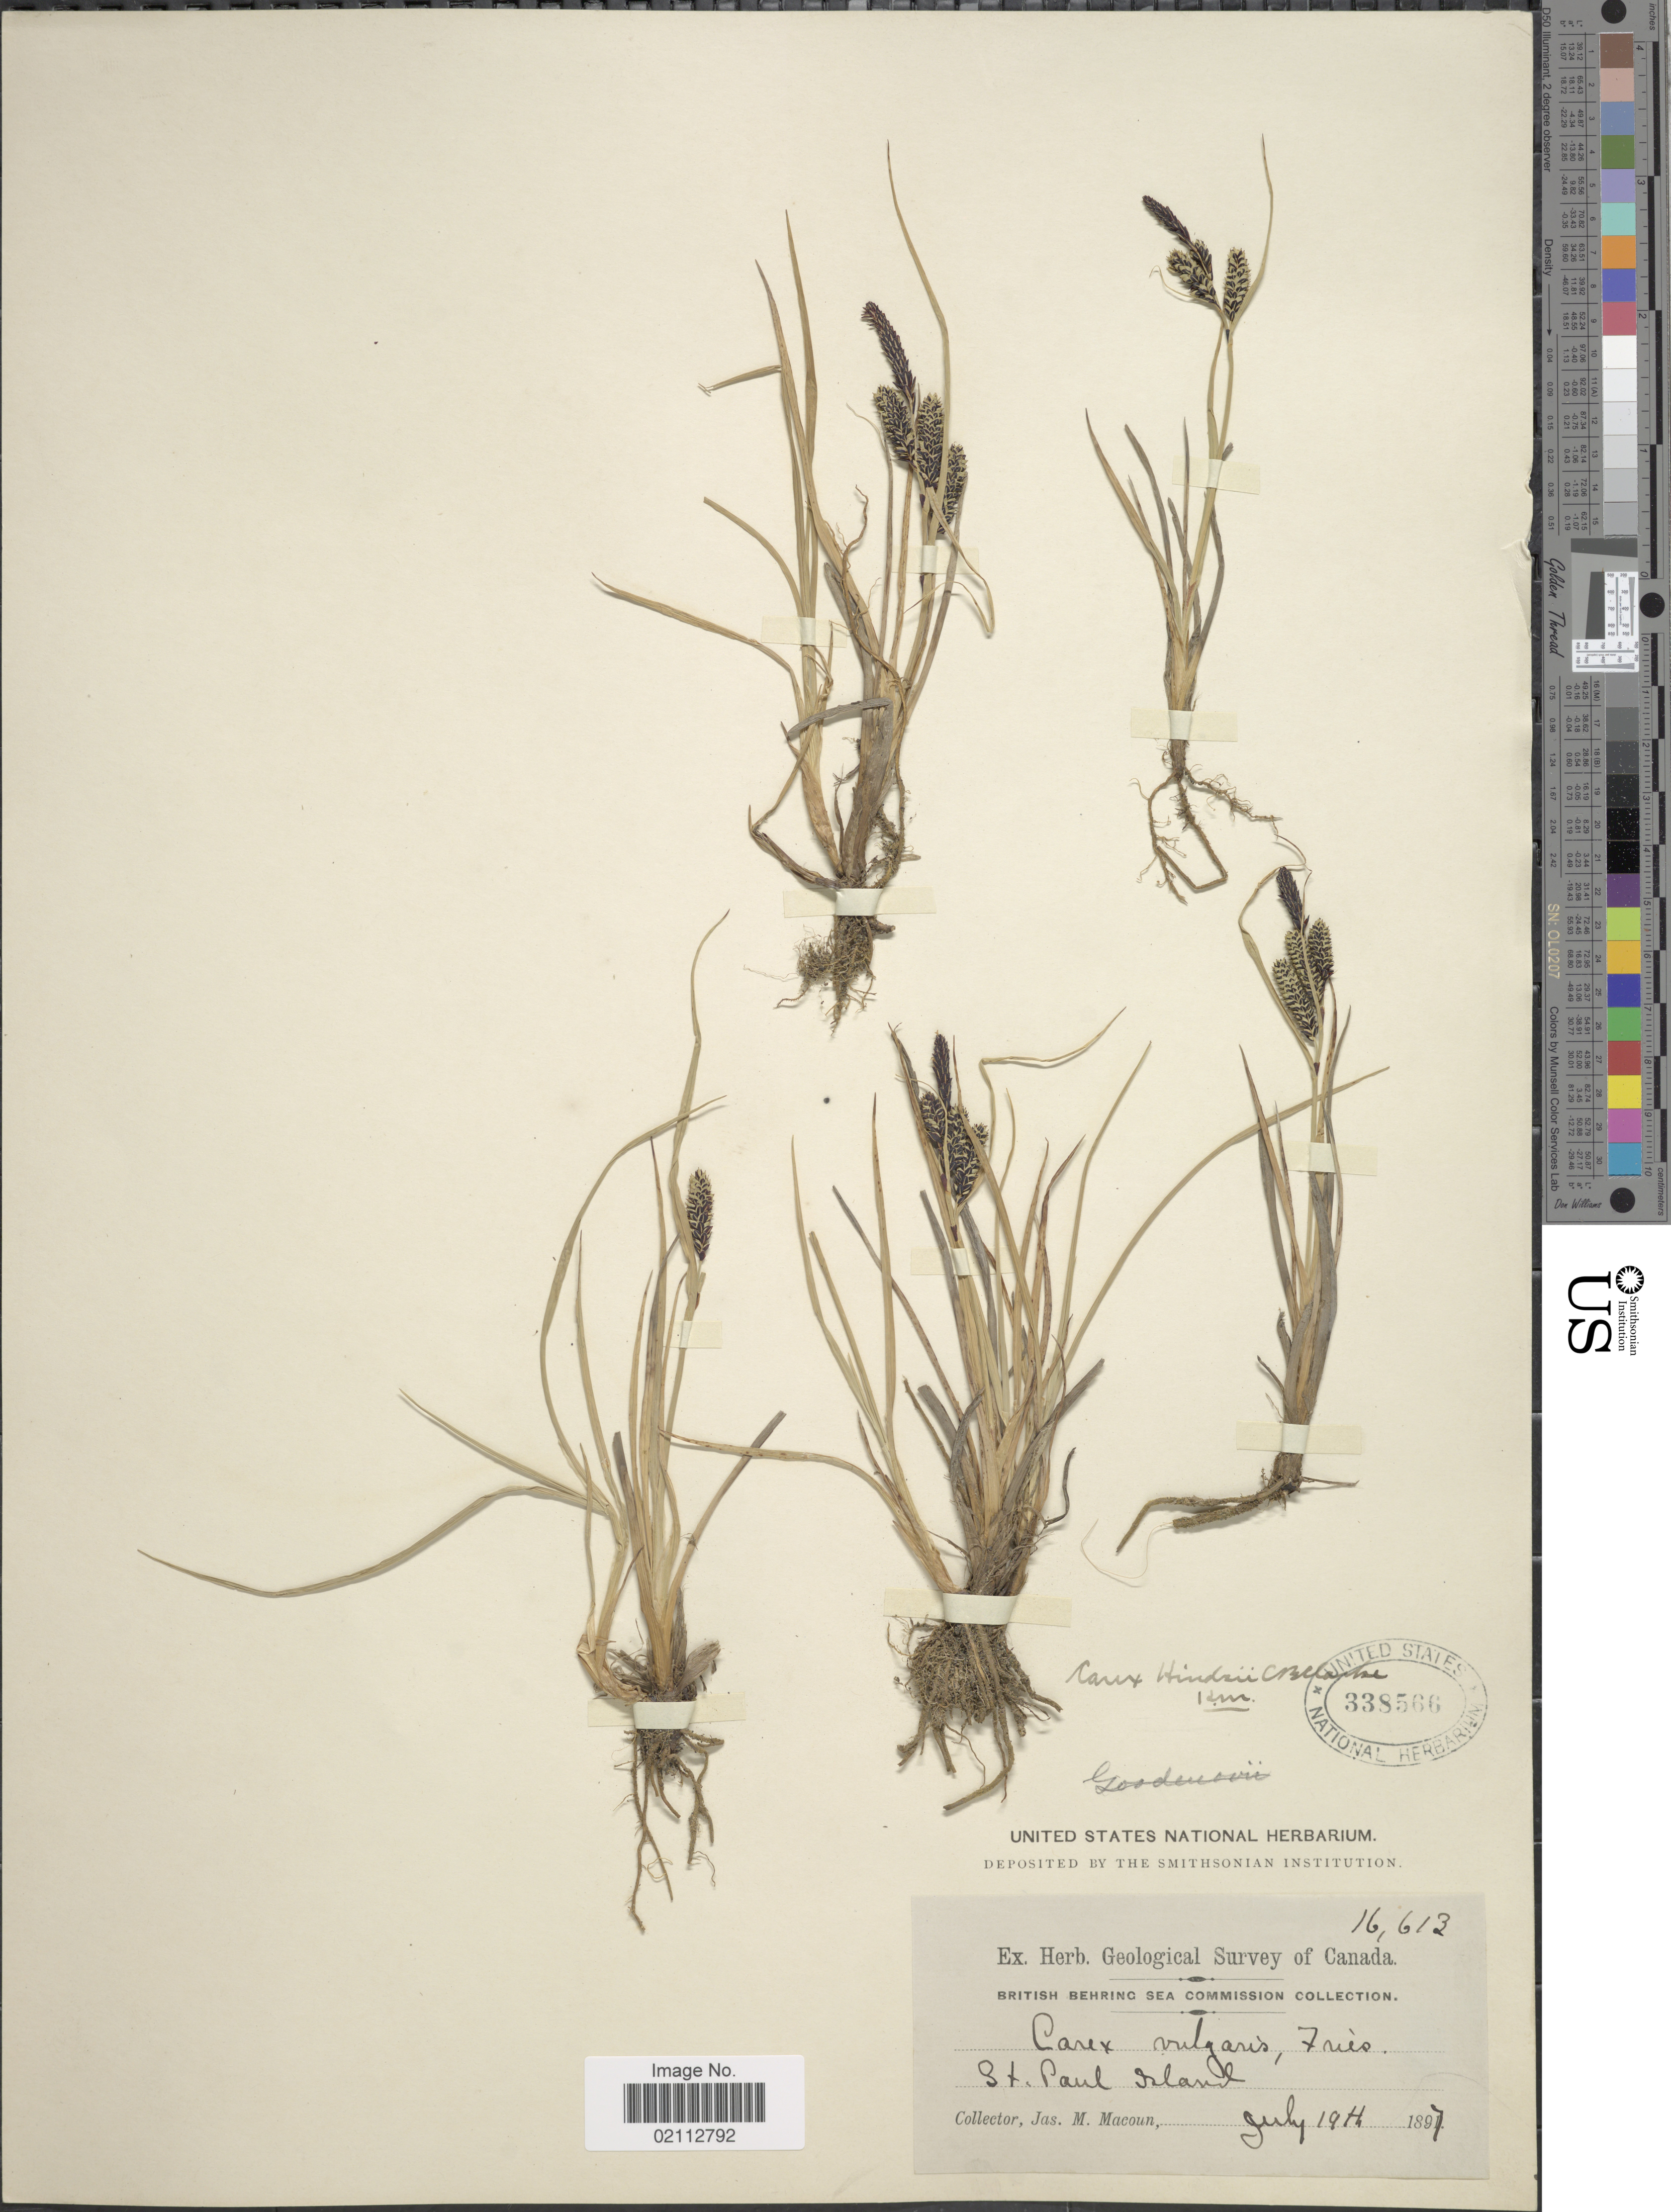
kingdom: Plantae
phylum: Tracheophyta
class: Liliopsida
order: Poales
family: Cyperaceae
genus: Carex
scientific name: Carex kelloggii var. limnophila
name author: (Holm) B.L. Wilson & R.E. Brainerd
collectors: J. M. Macoun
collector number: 16613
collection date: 1897-07-19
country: United States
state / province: Alaska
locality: St. Paul Island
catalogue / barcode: US 338566